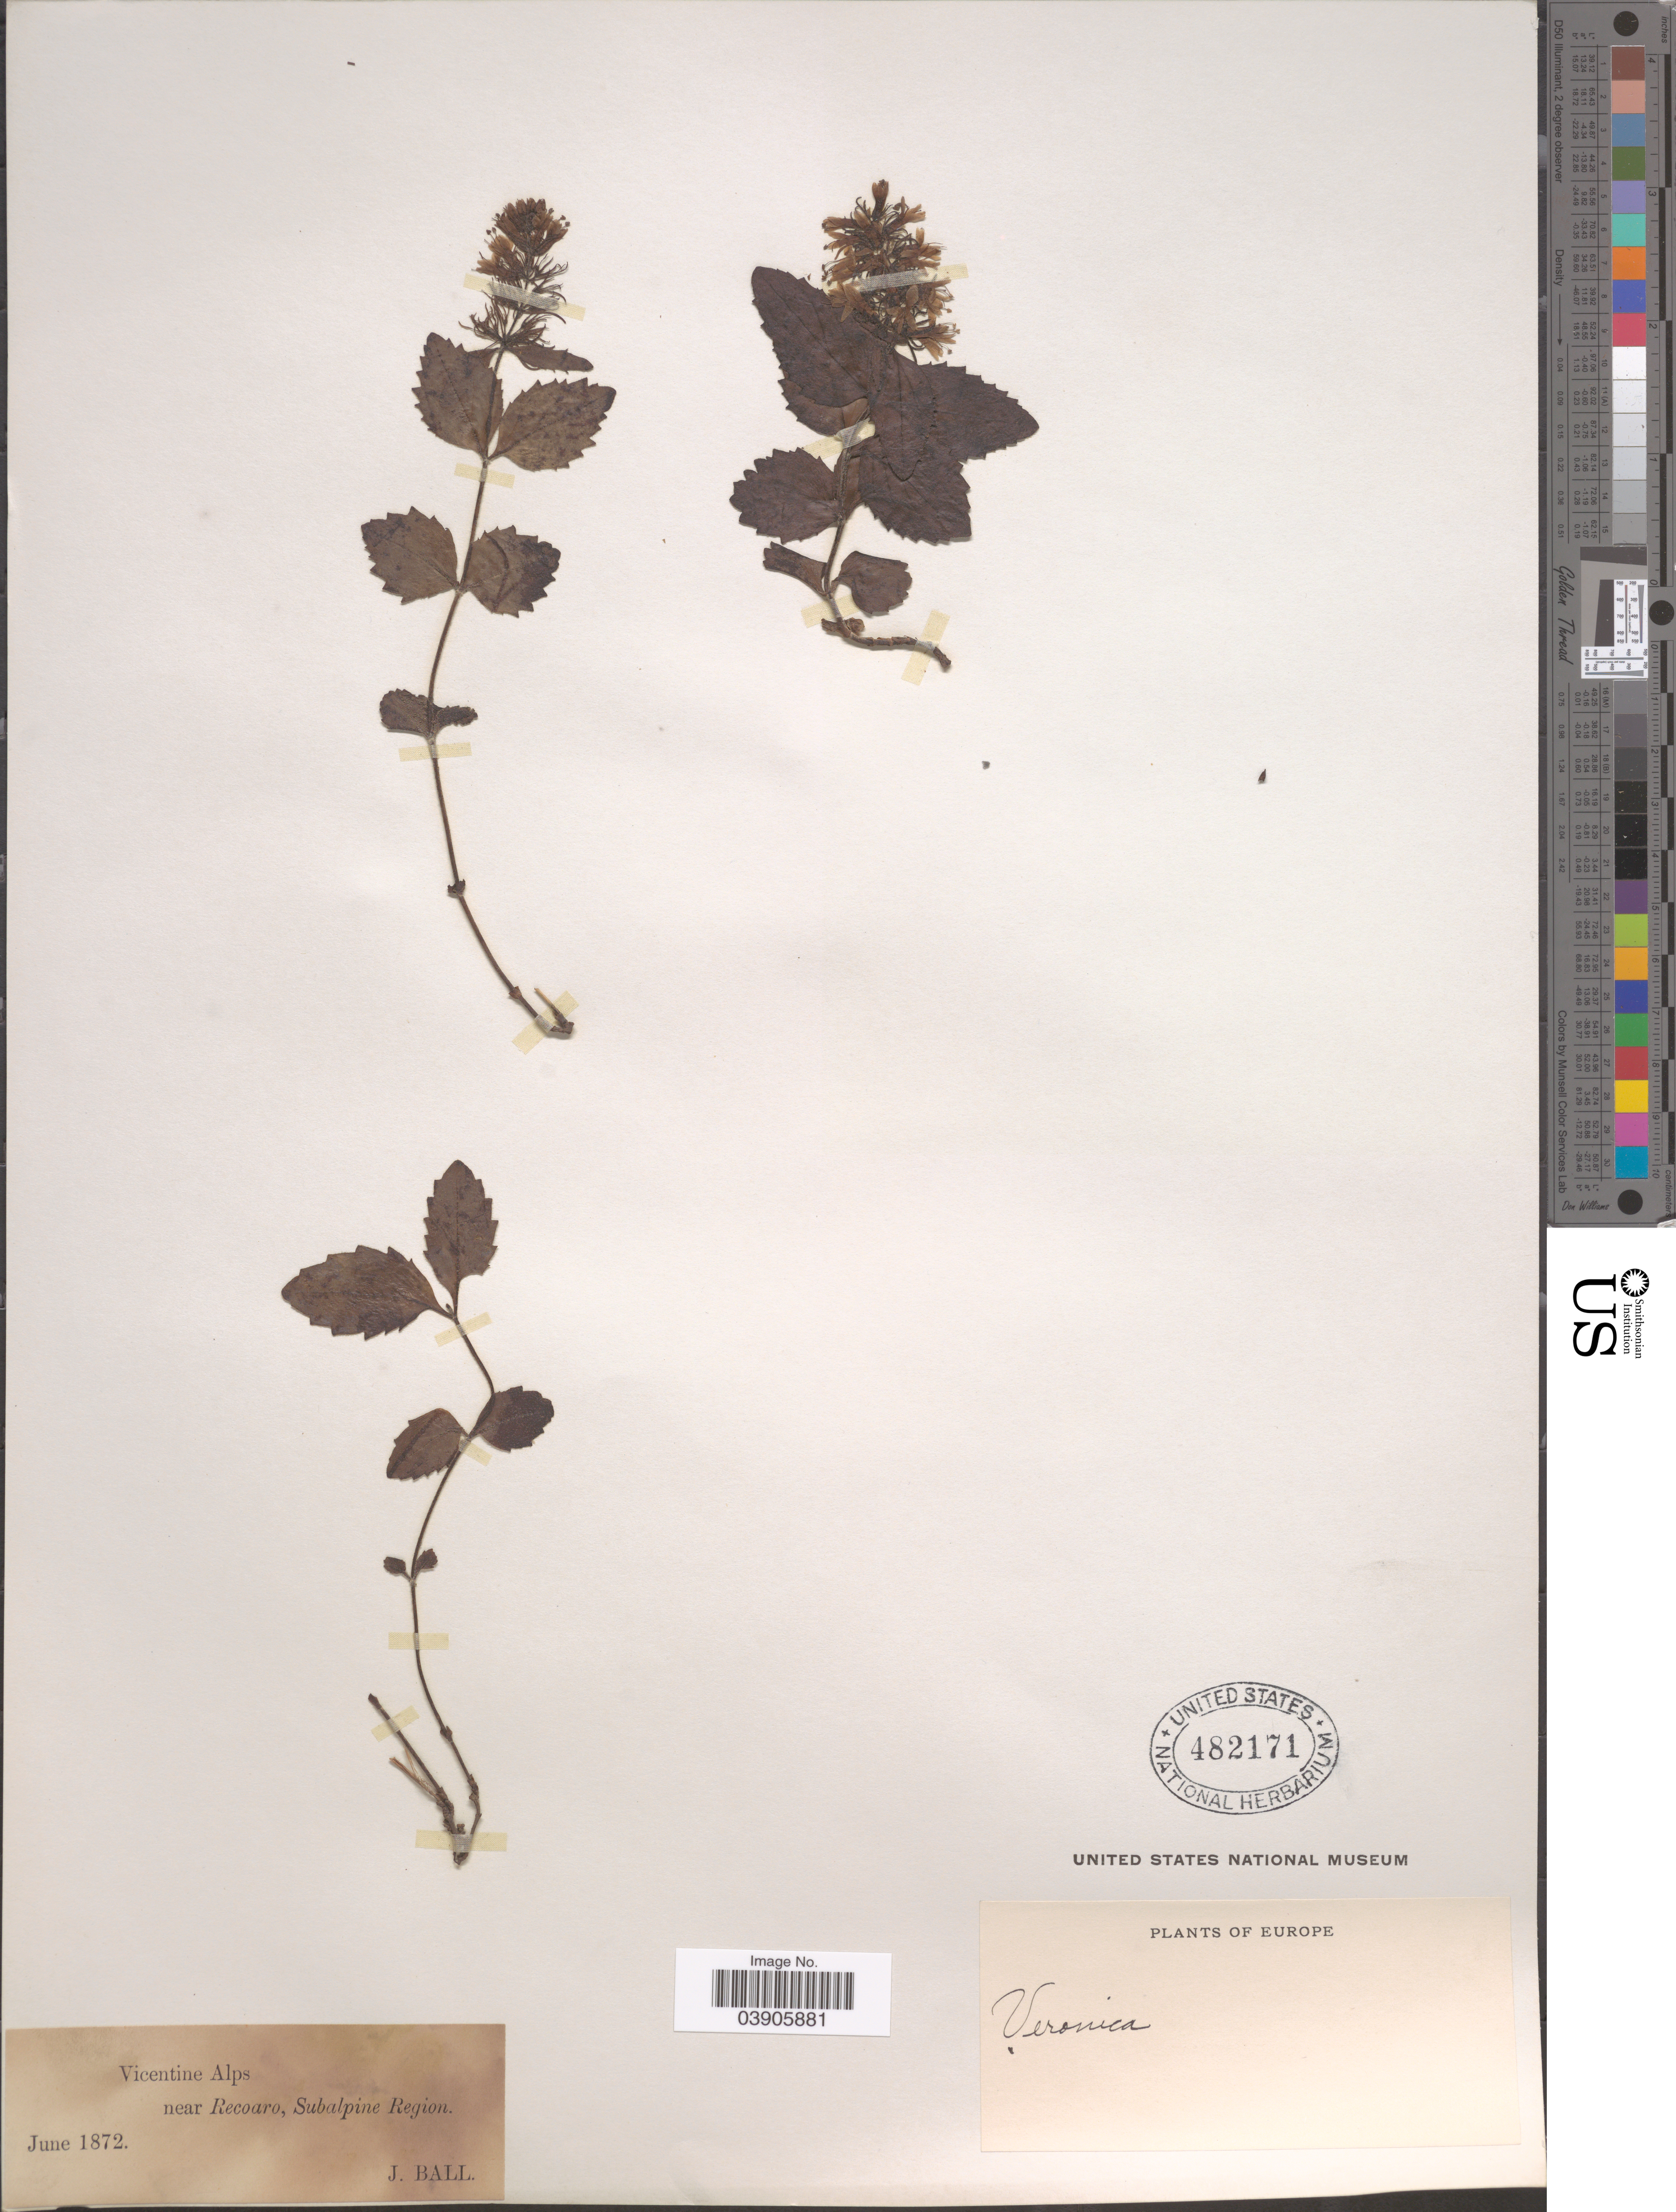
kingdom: Plantae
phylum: Tracheophyta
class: Magnoliopsida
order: Lamiales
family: Plantaginaceae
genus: Paederota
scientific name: Paederota sp.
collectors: J. Ball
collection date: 1872-06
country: Italy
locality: Vicentine Alps near Recoaro, Subalpine Region. Europe.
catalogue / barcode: US 482171